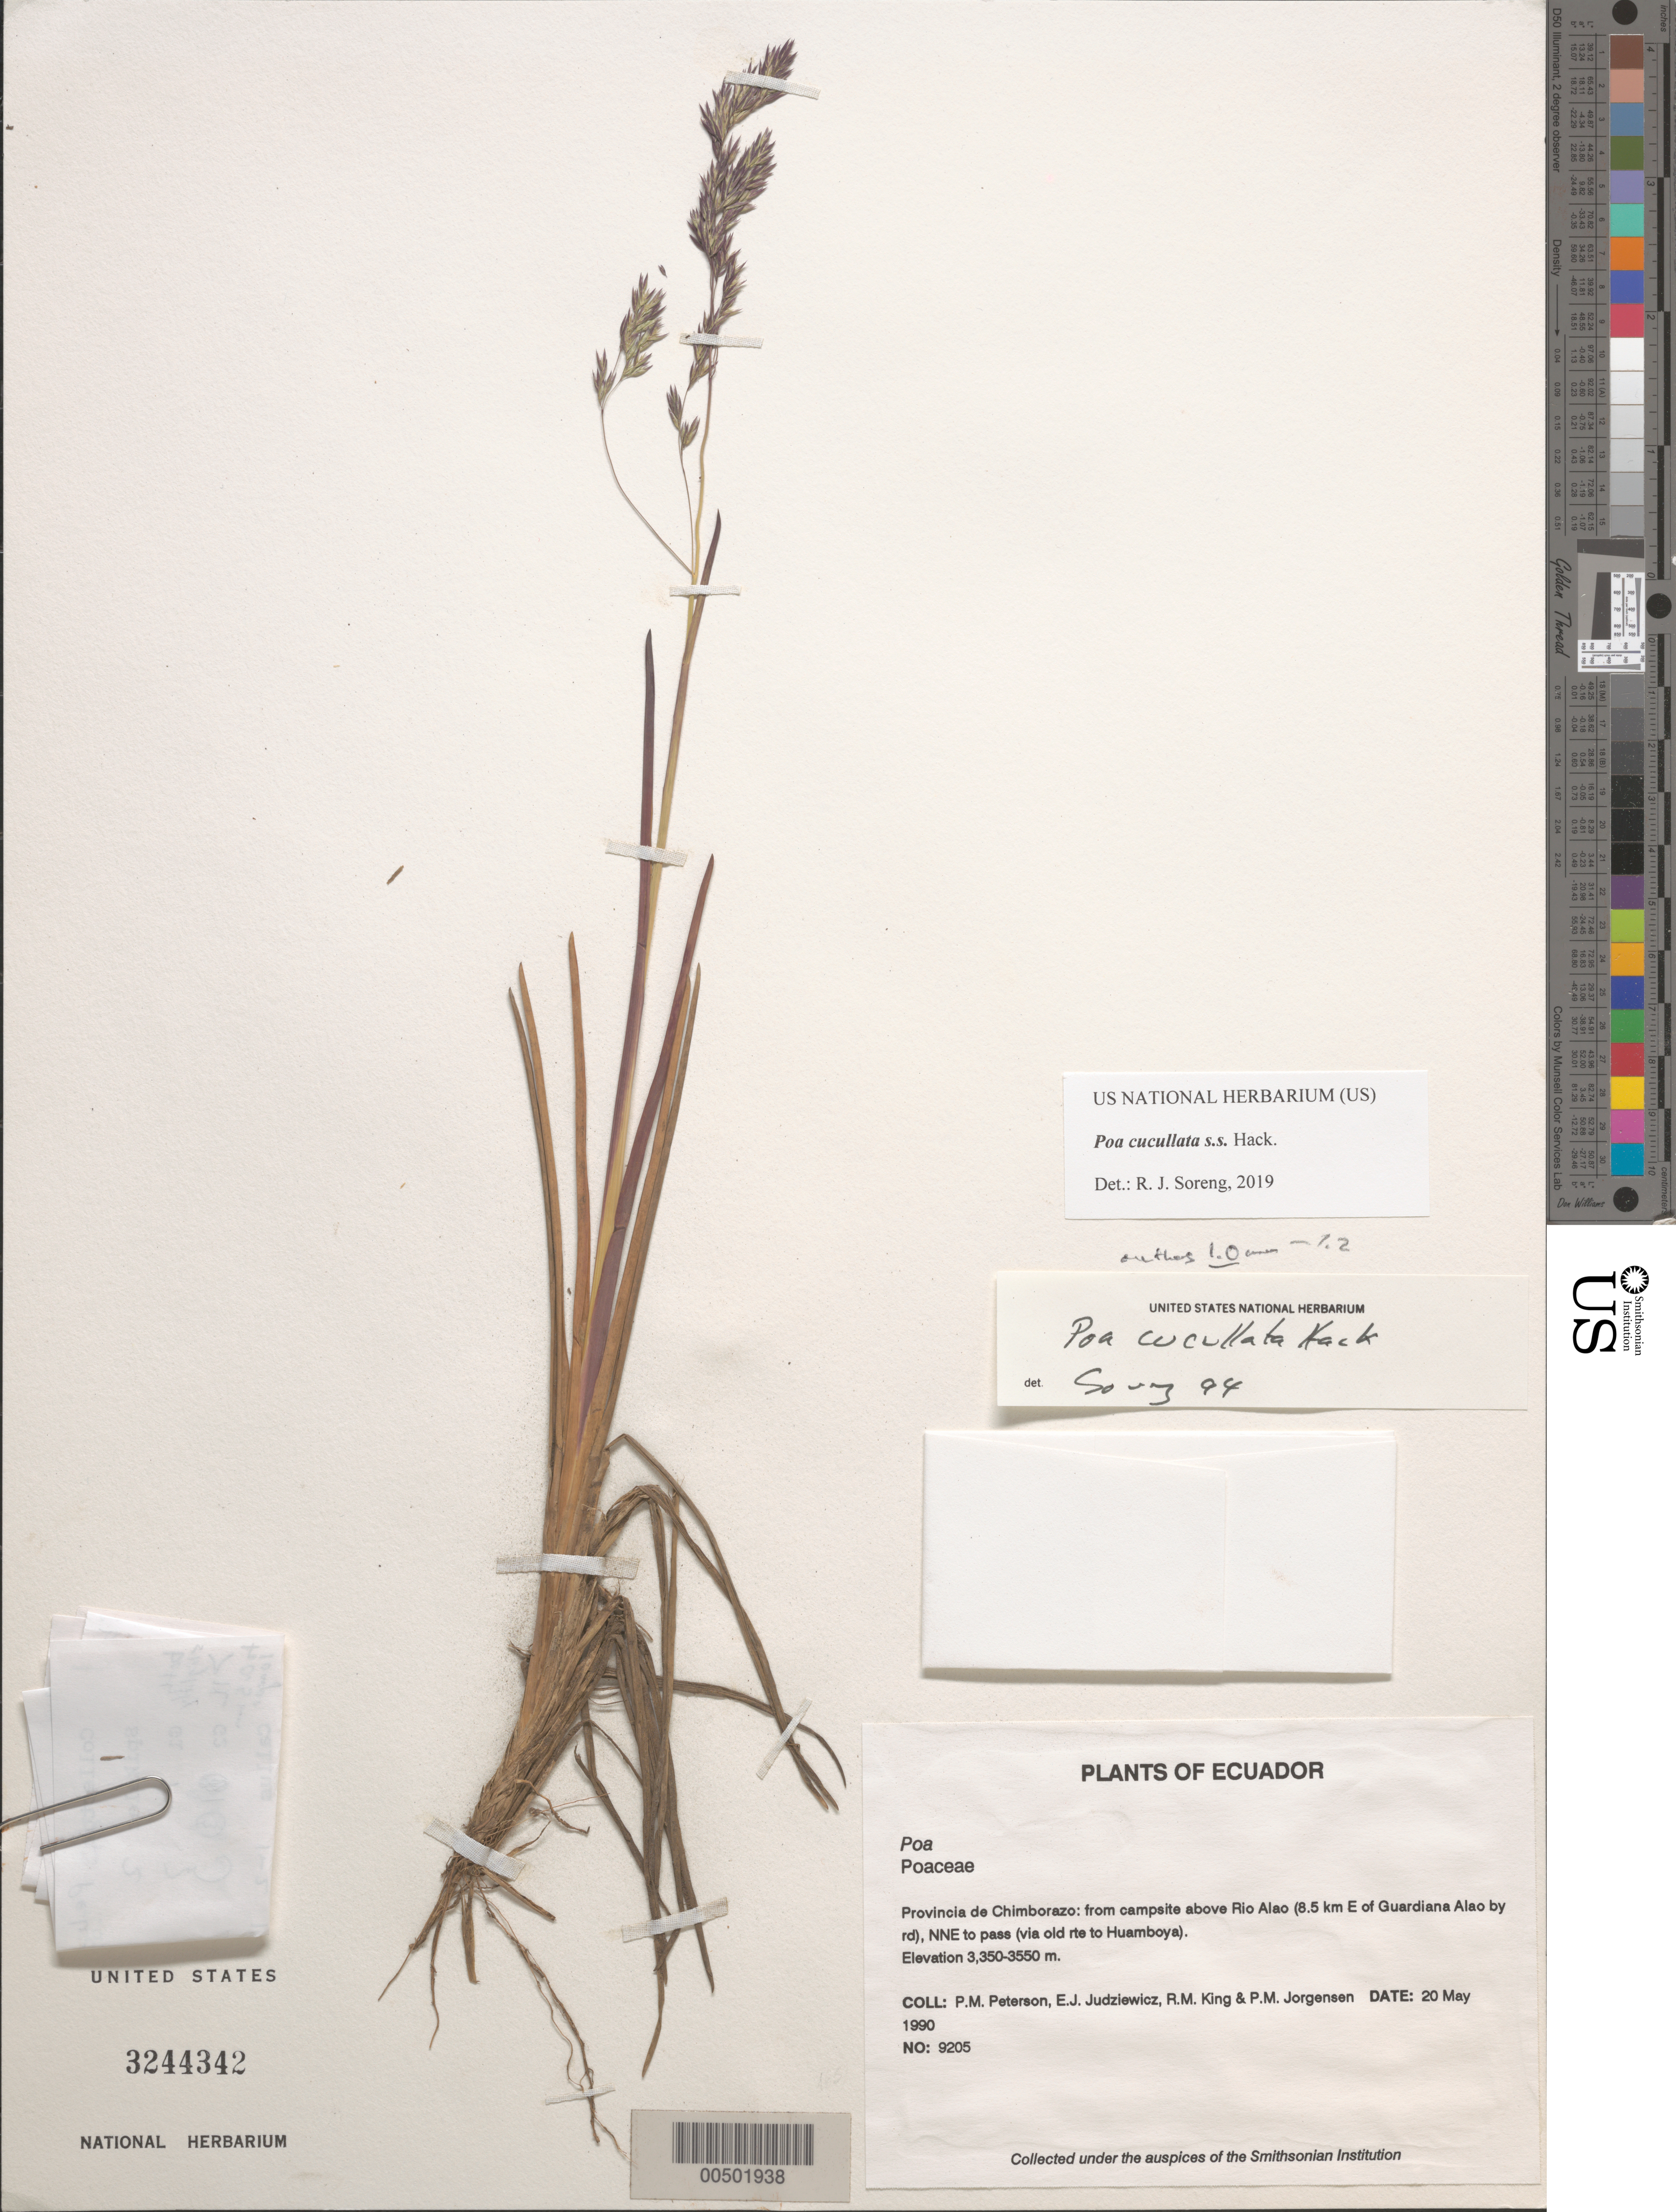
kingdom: Plantae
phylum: Tracheophyta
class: Liliopsida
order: Poales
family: Poaceae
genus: Poa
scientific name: Poa cucullata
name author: Hack. in Sodiro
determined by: Soreng, Robert J., Research Associate (BOT), Smithsonian Institution - National Museum of Natural History (UNITED STATES)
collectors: P. M. Peterson, E. J. Judziewicz, R. M. King & P. M. Jørgensen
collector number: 09205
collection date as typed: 20 May 1990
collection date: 1990-05-20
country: Ecuador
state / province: Chimborazo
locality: From campsite above Rio Alao (8.5 km E of Guardiana Alao by rd), NNEto Pass (via old rte to Huamboya).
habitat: Elevation 3,350-3550 m.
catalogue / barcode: US 3244342